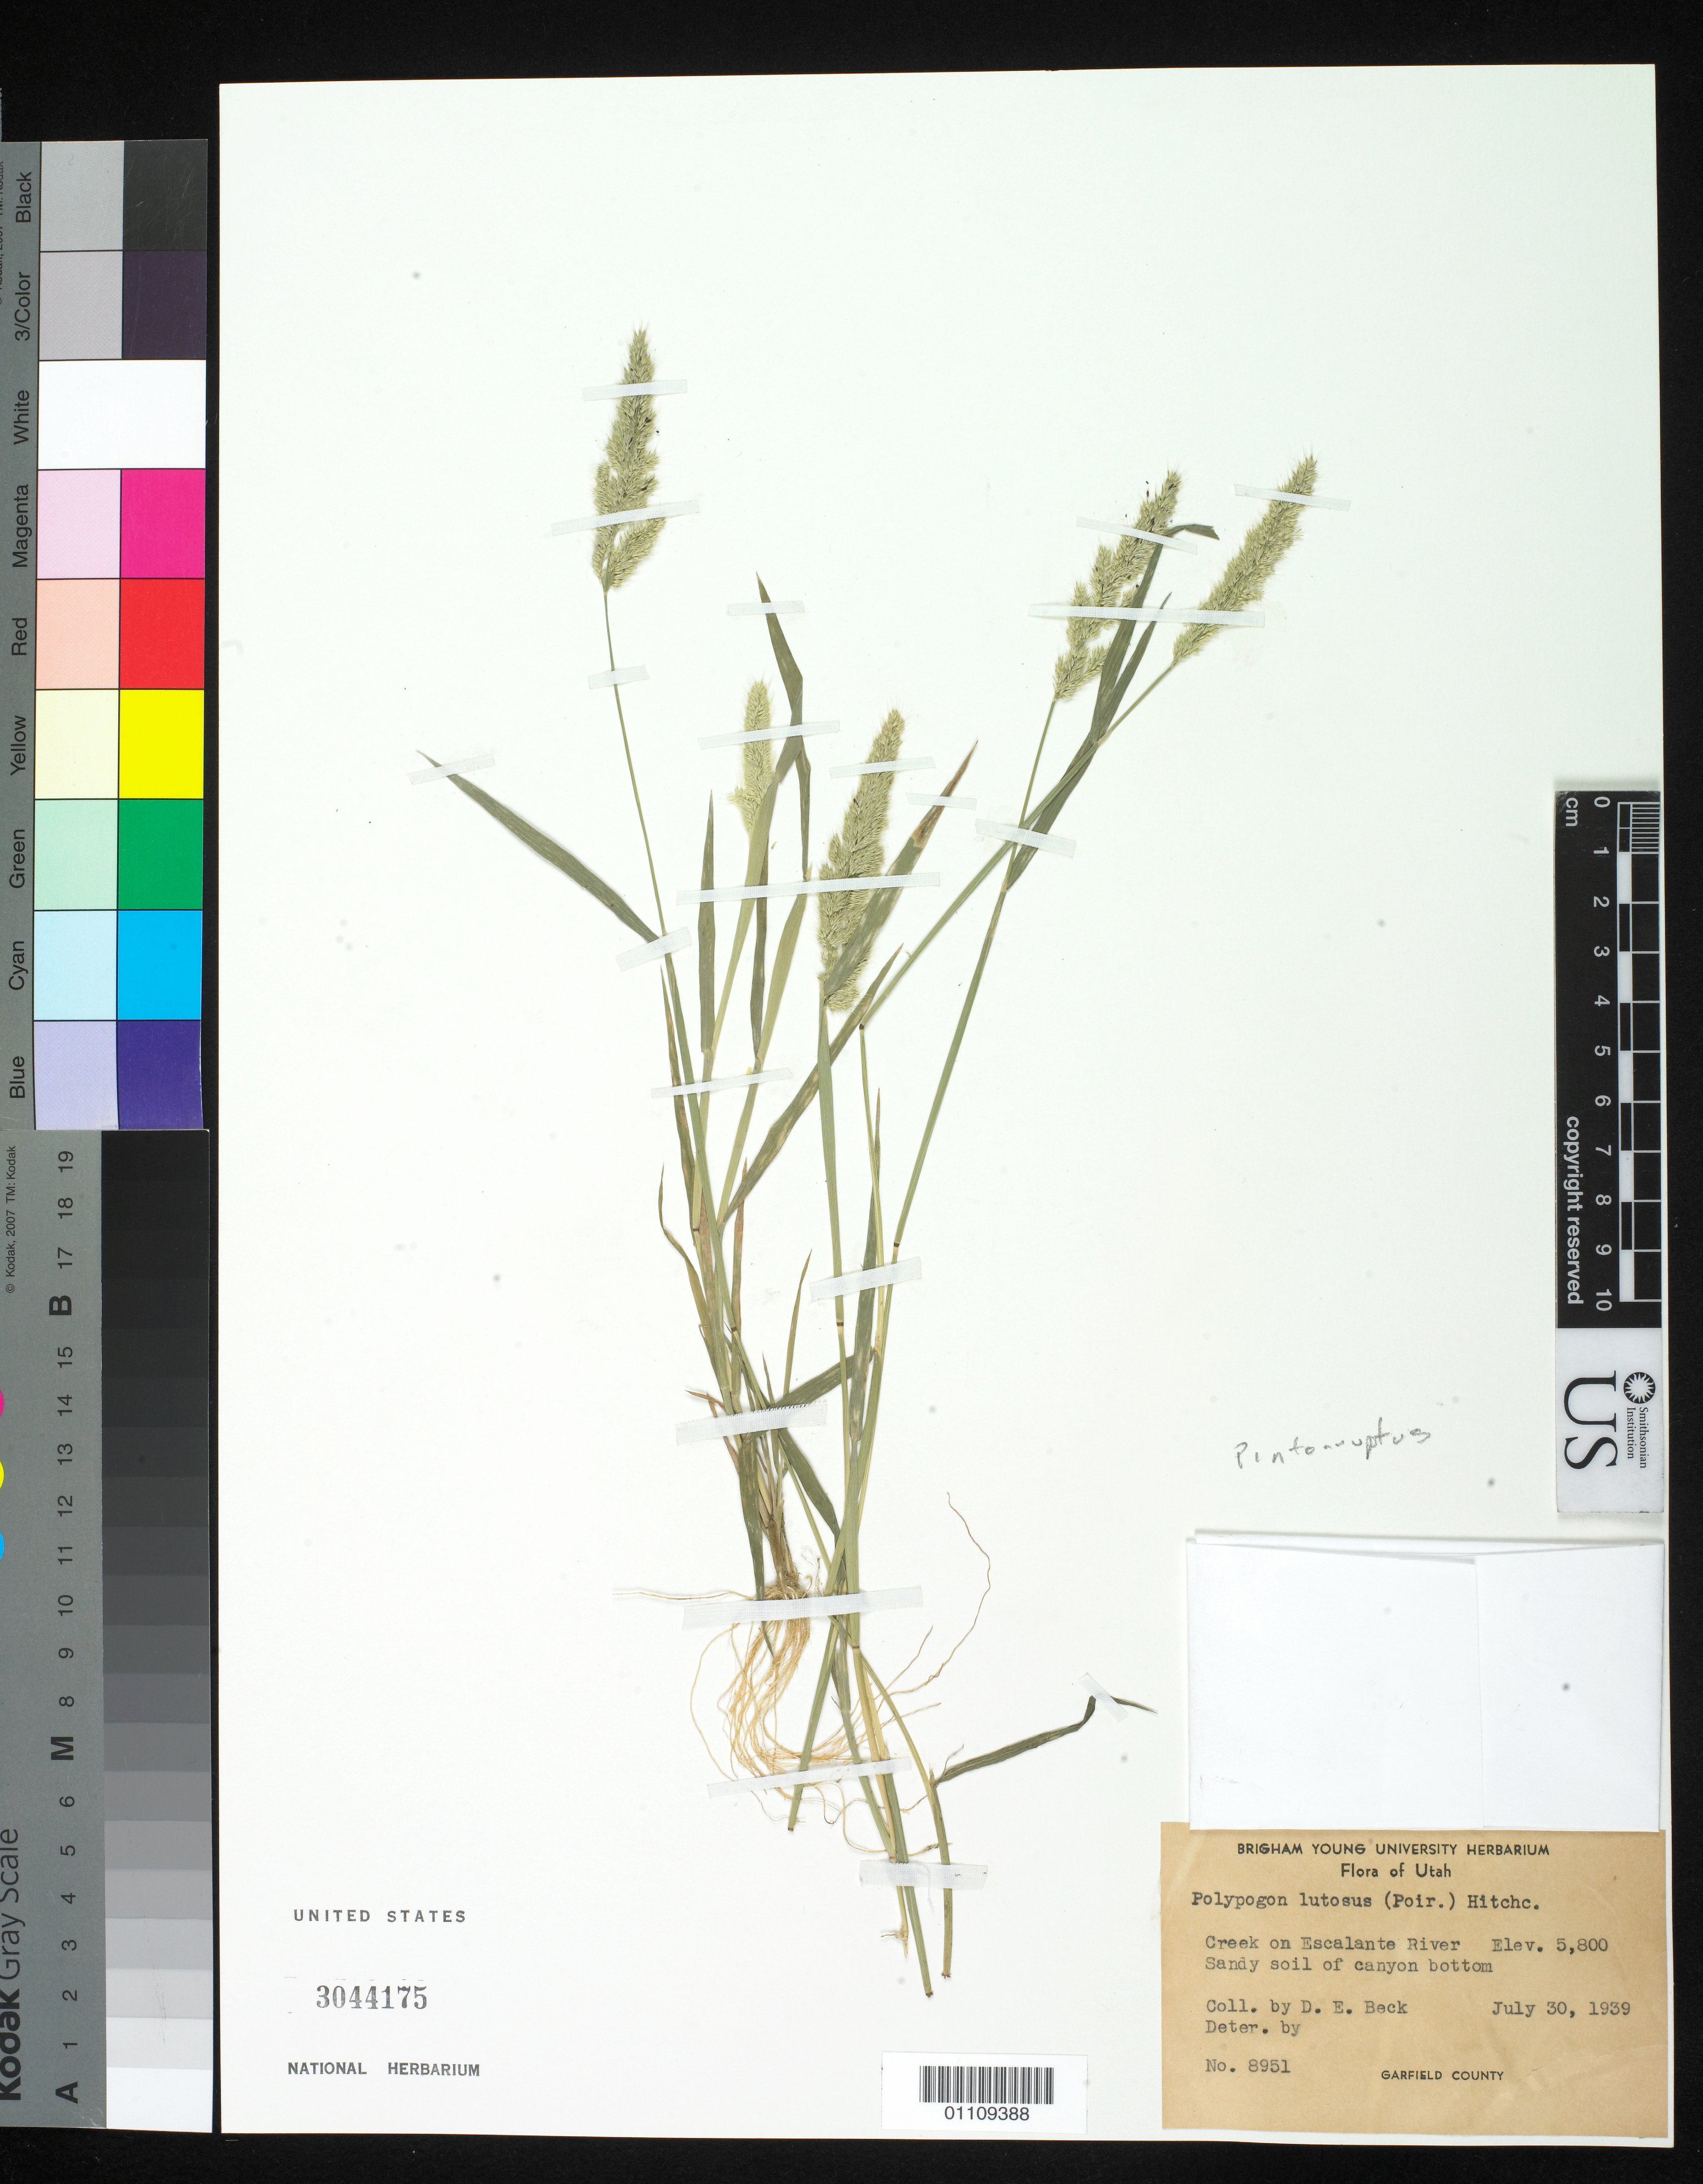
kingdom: Plantae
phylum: Tracheophyta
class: Liliopsida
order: Poales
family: Poaceae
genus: Polypogon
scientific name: Polypogon interruptus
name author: Kunth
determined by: Poaceae Reorganization Project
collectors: D. Beck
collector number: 8951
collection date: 1939-07-30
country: United States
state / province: Utah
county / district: Garfield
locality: Creek on Escalante River.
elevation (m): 1768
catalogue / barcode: US 3044175